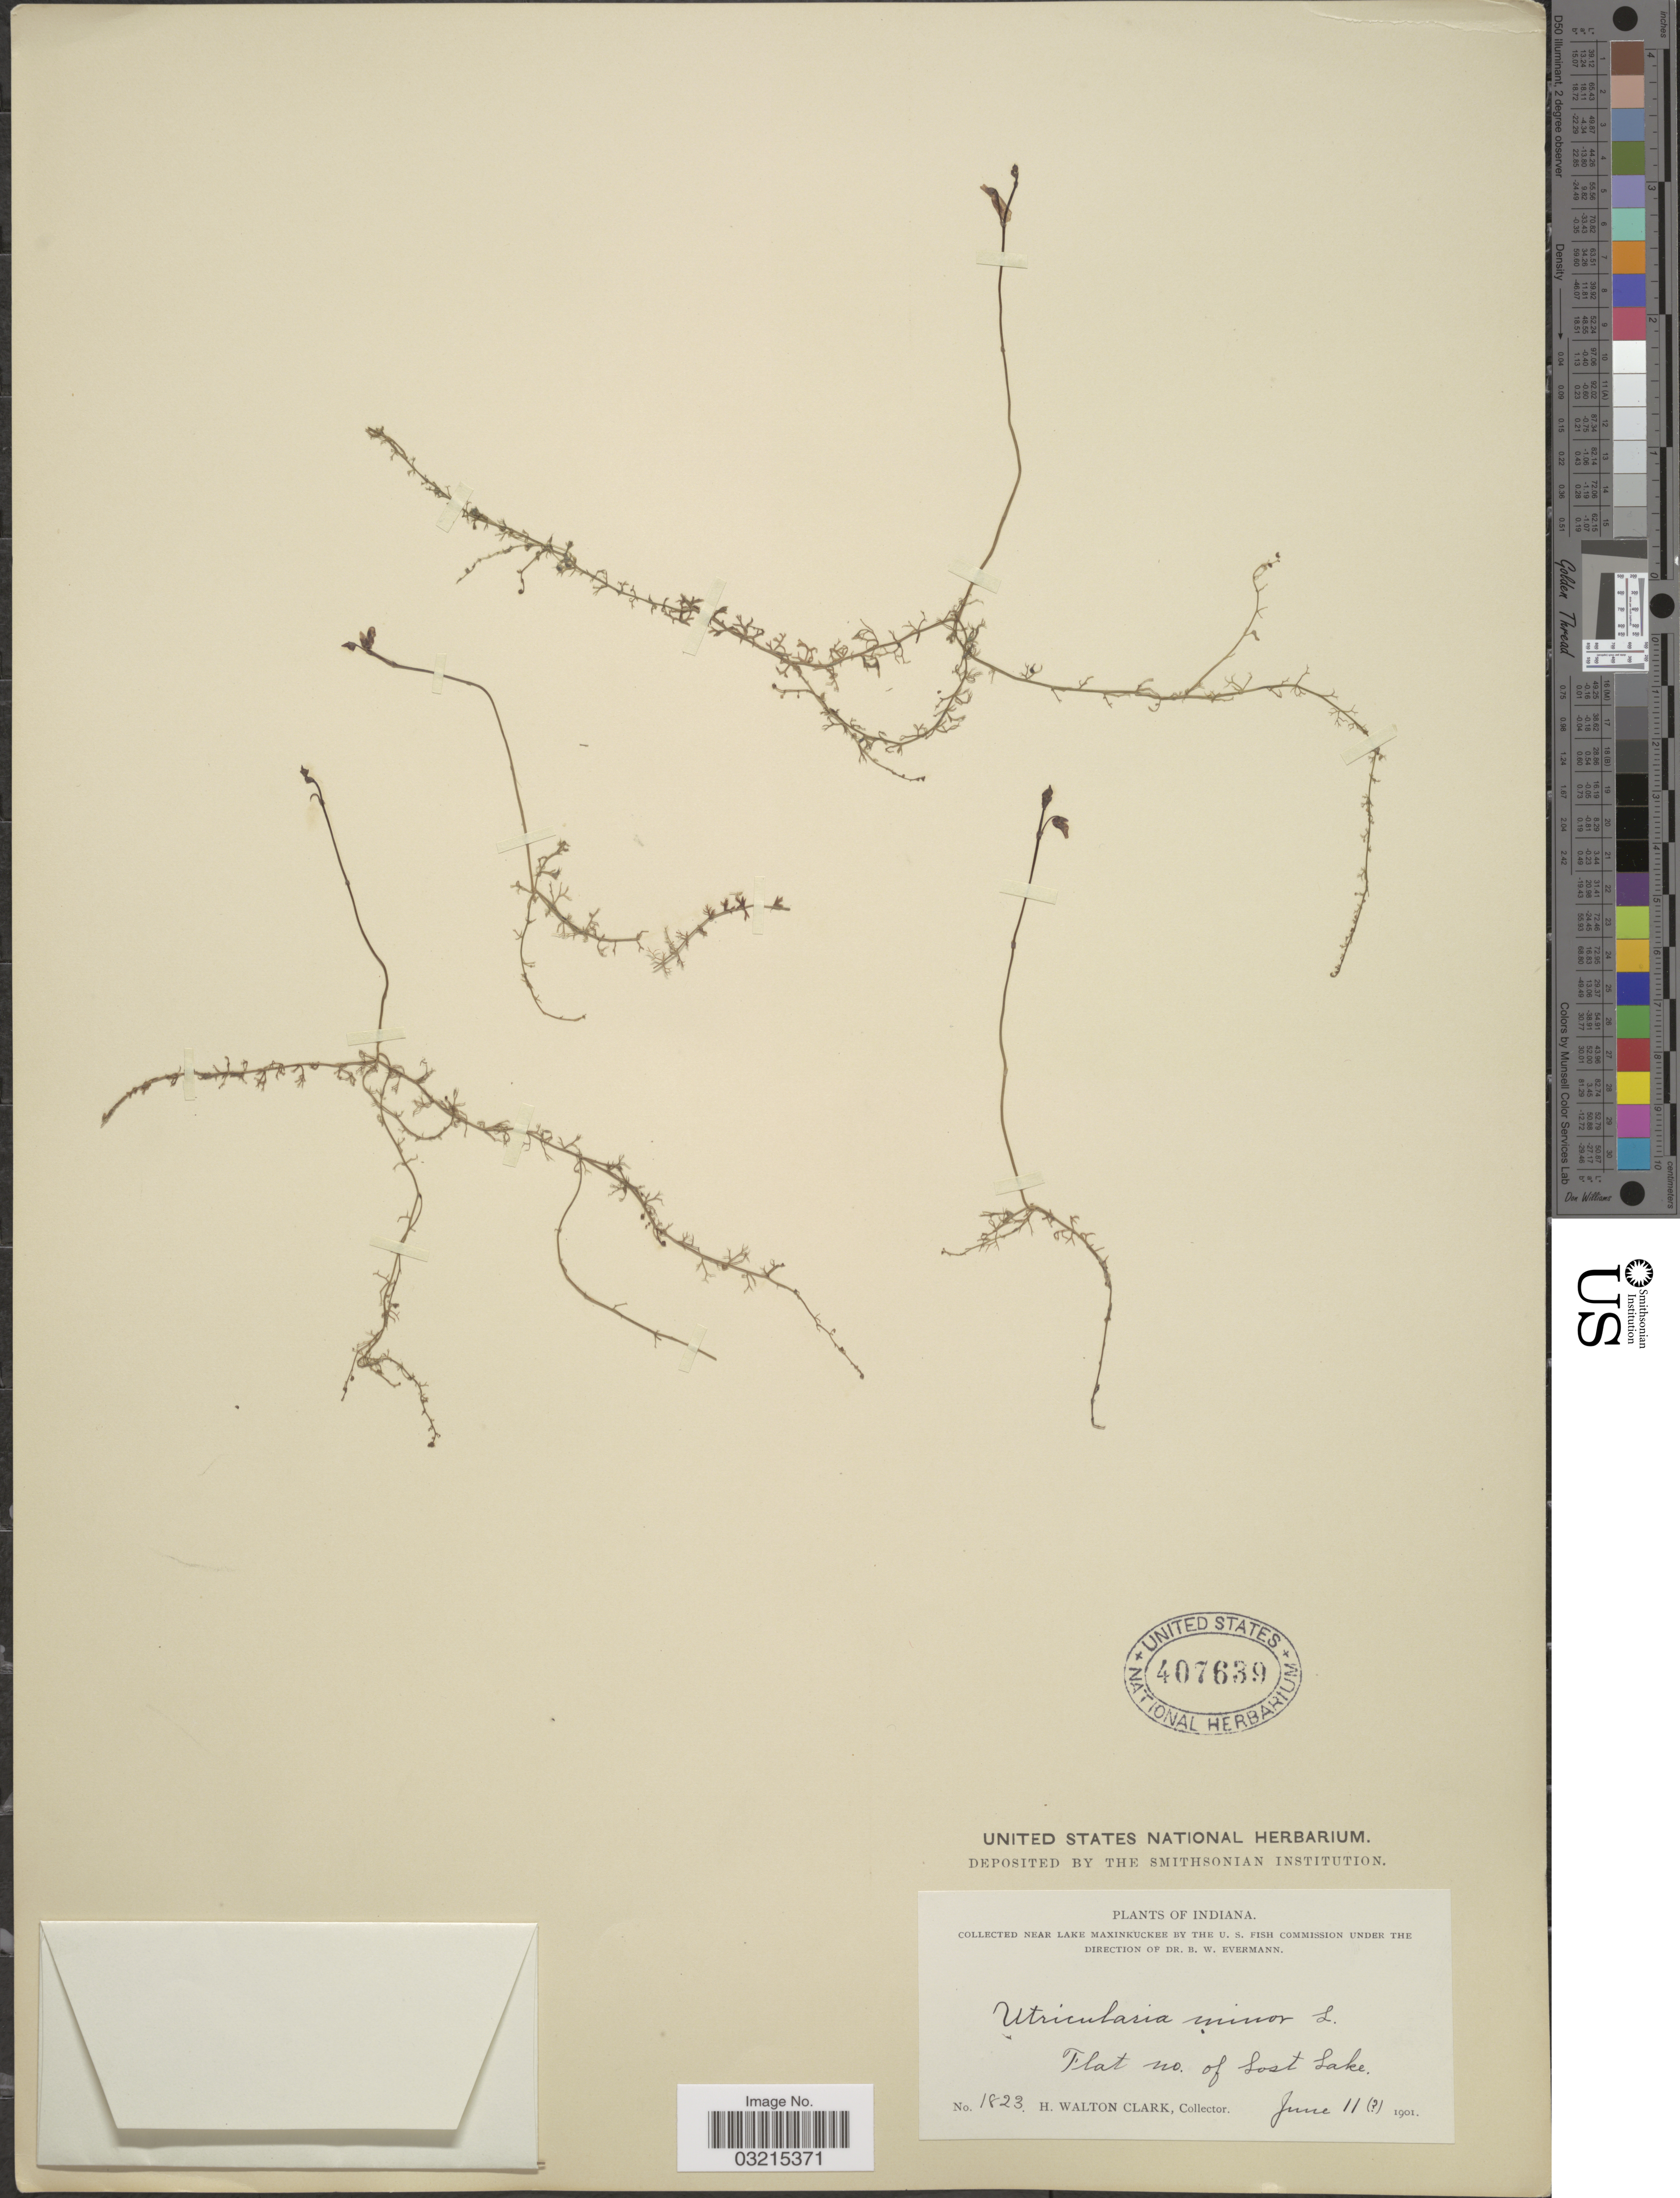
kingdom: Plantae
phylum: Tracheophyta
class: Magnoliopsida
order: Lamiales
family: Lentibulariaceae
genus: Utricularia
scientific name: Utricularia minor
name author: L.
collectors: H. W. Clark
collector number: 1823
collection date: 1901-06-11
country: United States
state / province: Indiana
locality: Near Lake Maxinkuckee. Flat no. of Lost Lake.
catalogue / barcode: US 407639